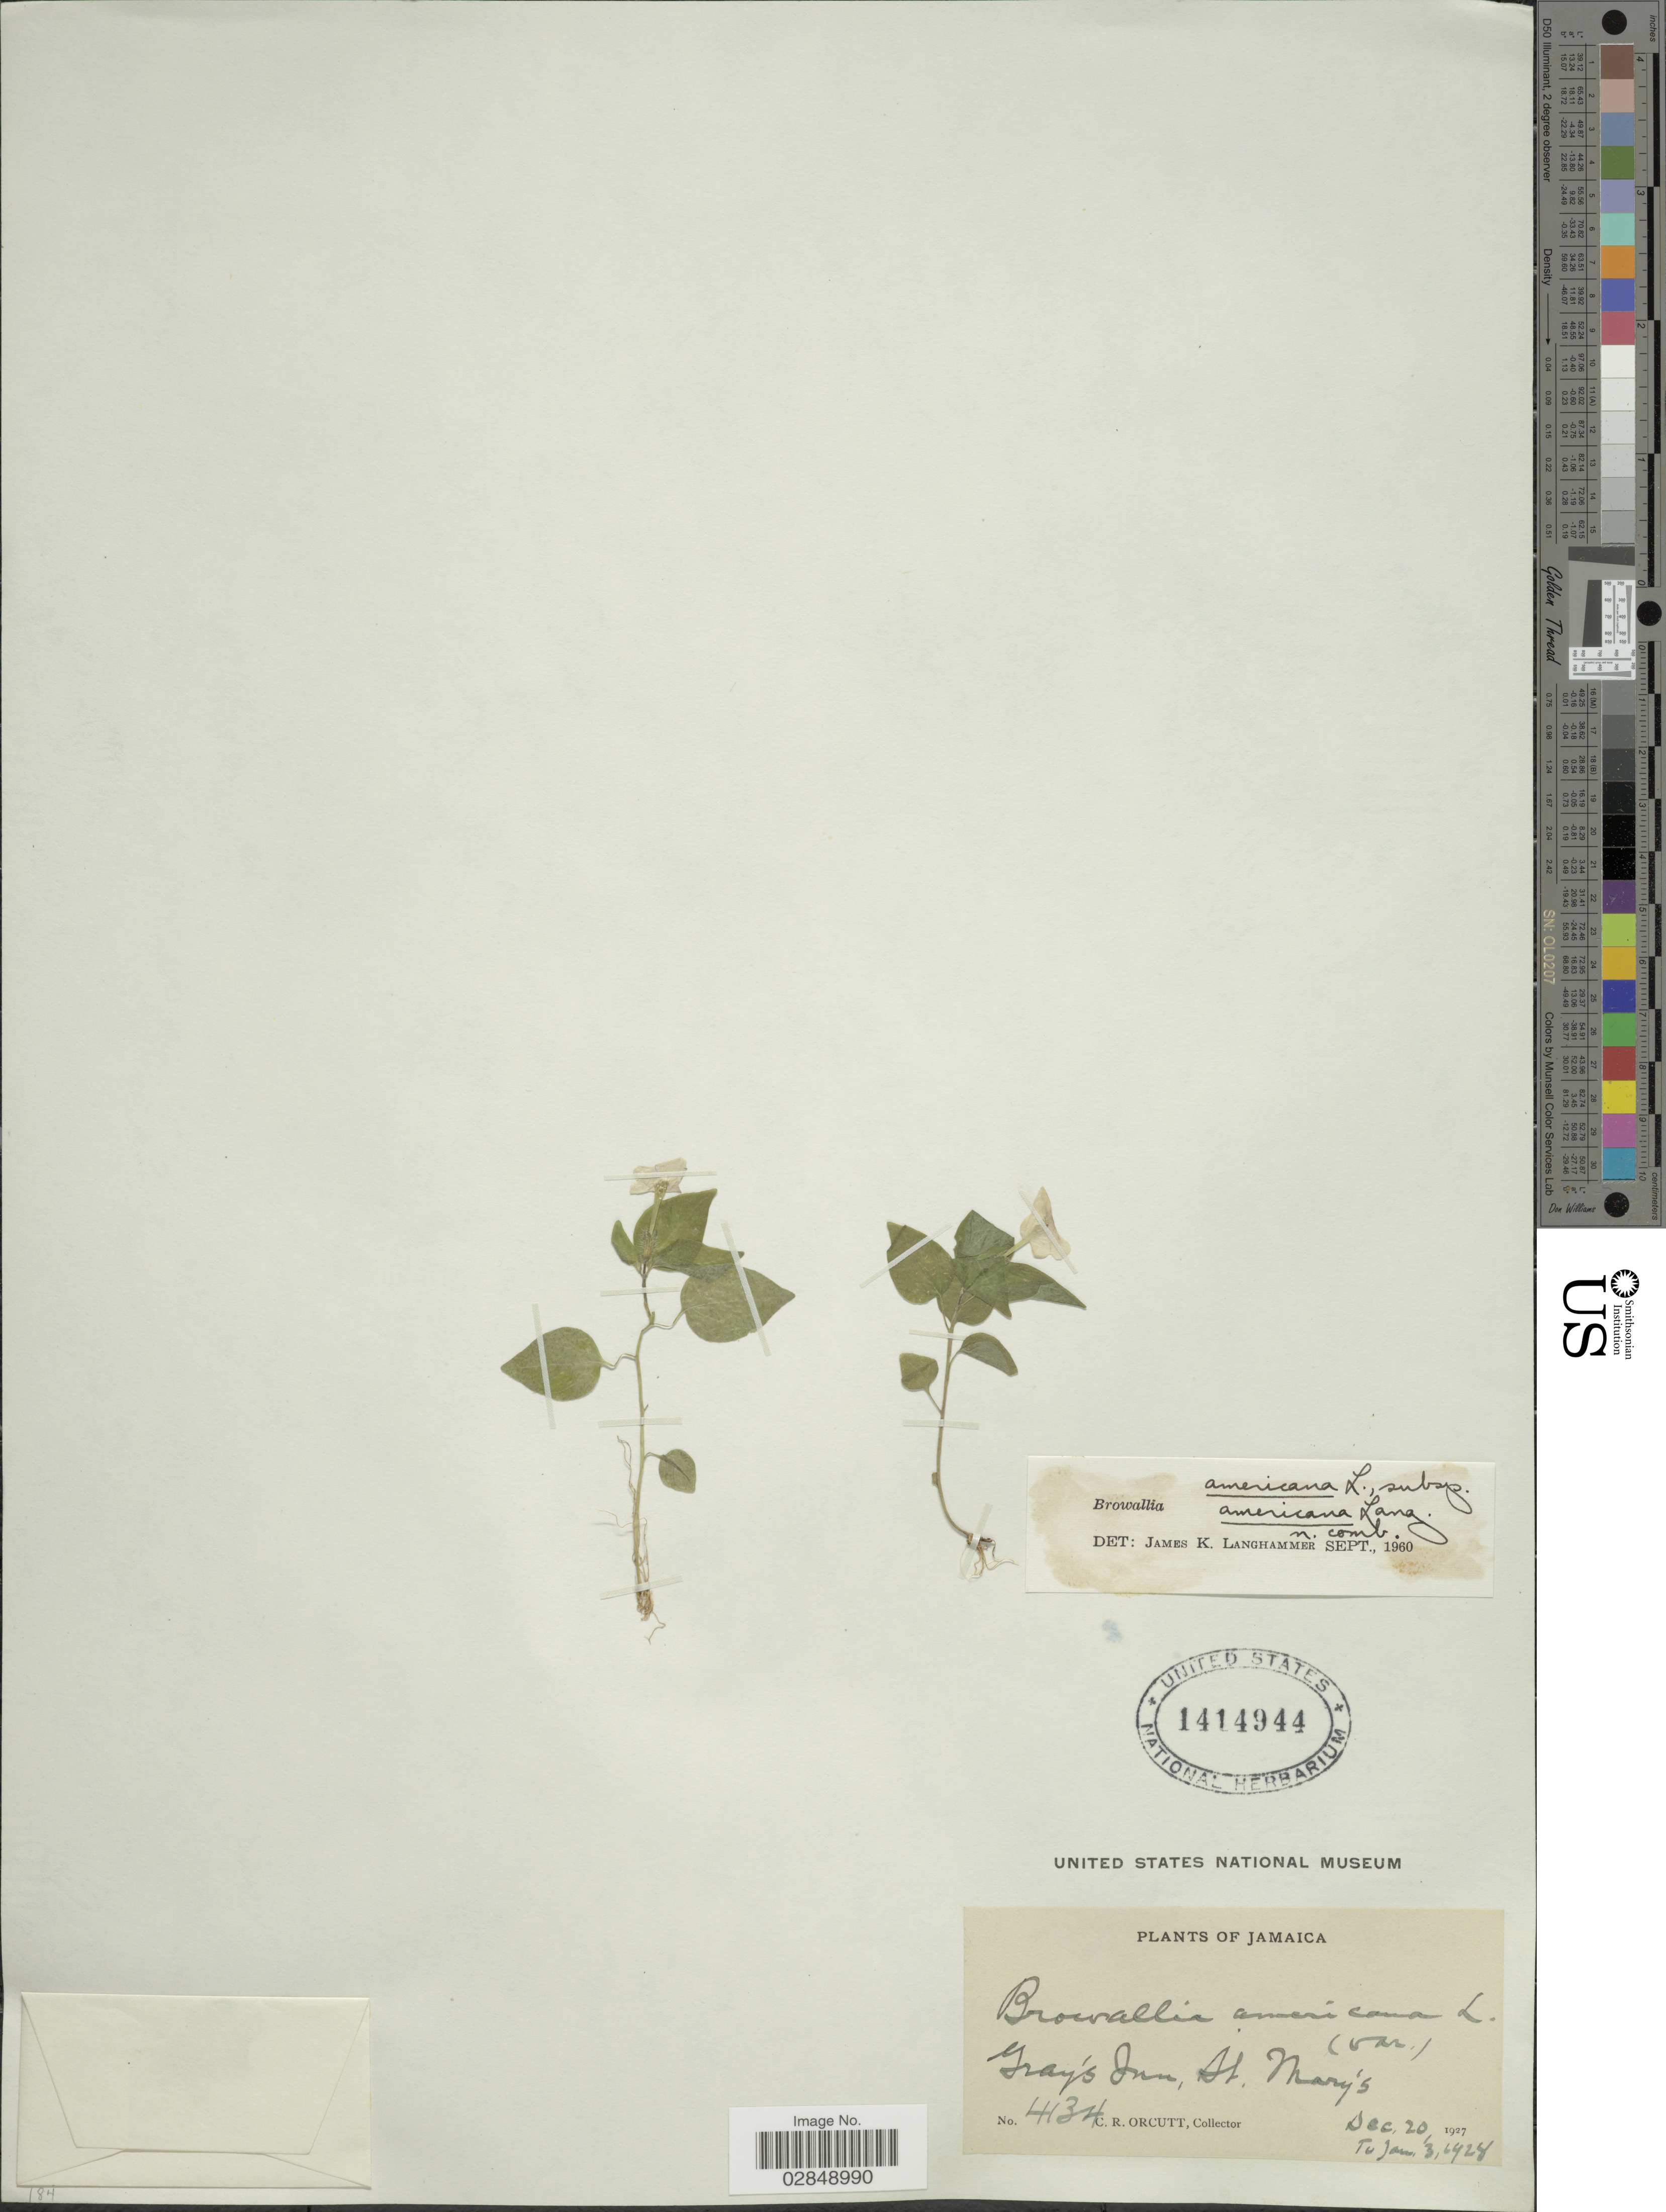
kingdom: Plantae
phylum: Tracheophyta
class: Magnoliopsida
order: Solanales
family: Solanaceae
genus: Browallia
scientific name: Browallia americana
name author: L.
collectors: C. R. Orcutt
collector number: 4134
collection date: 1927-12-20/1928-01-03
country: Jamaica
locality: Gray's Inn, St. Mary's.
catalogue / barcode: US 1414944